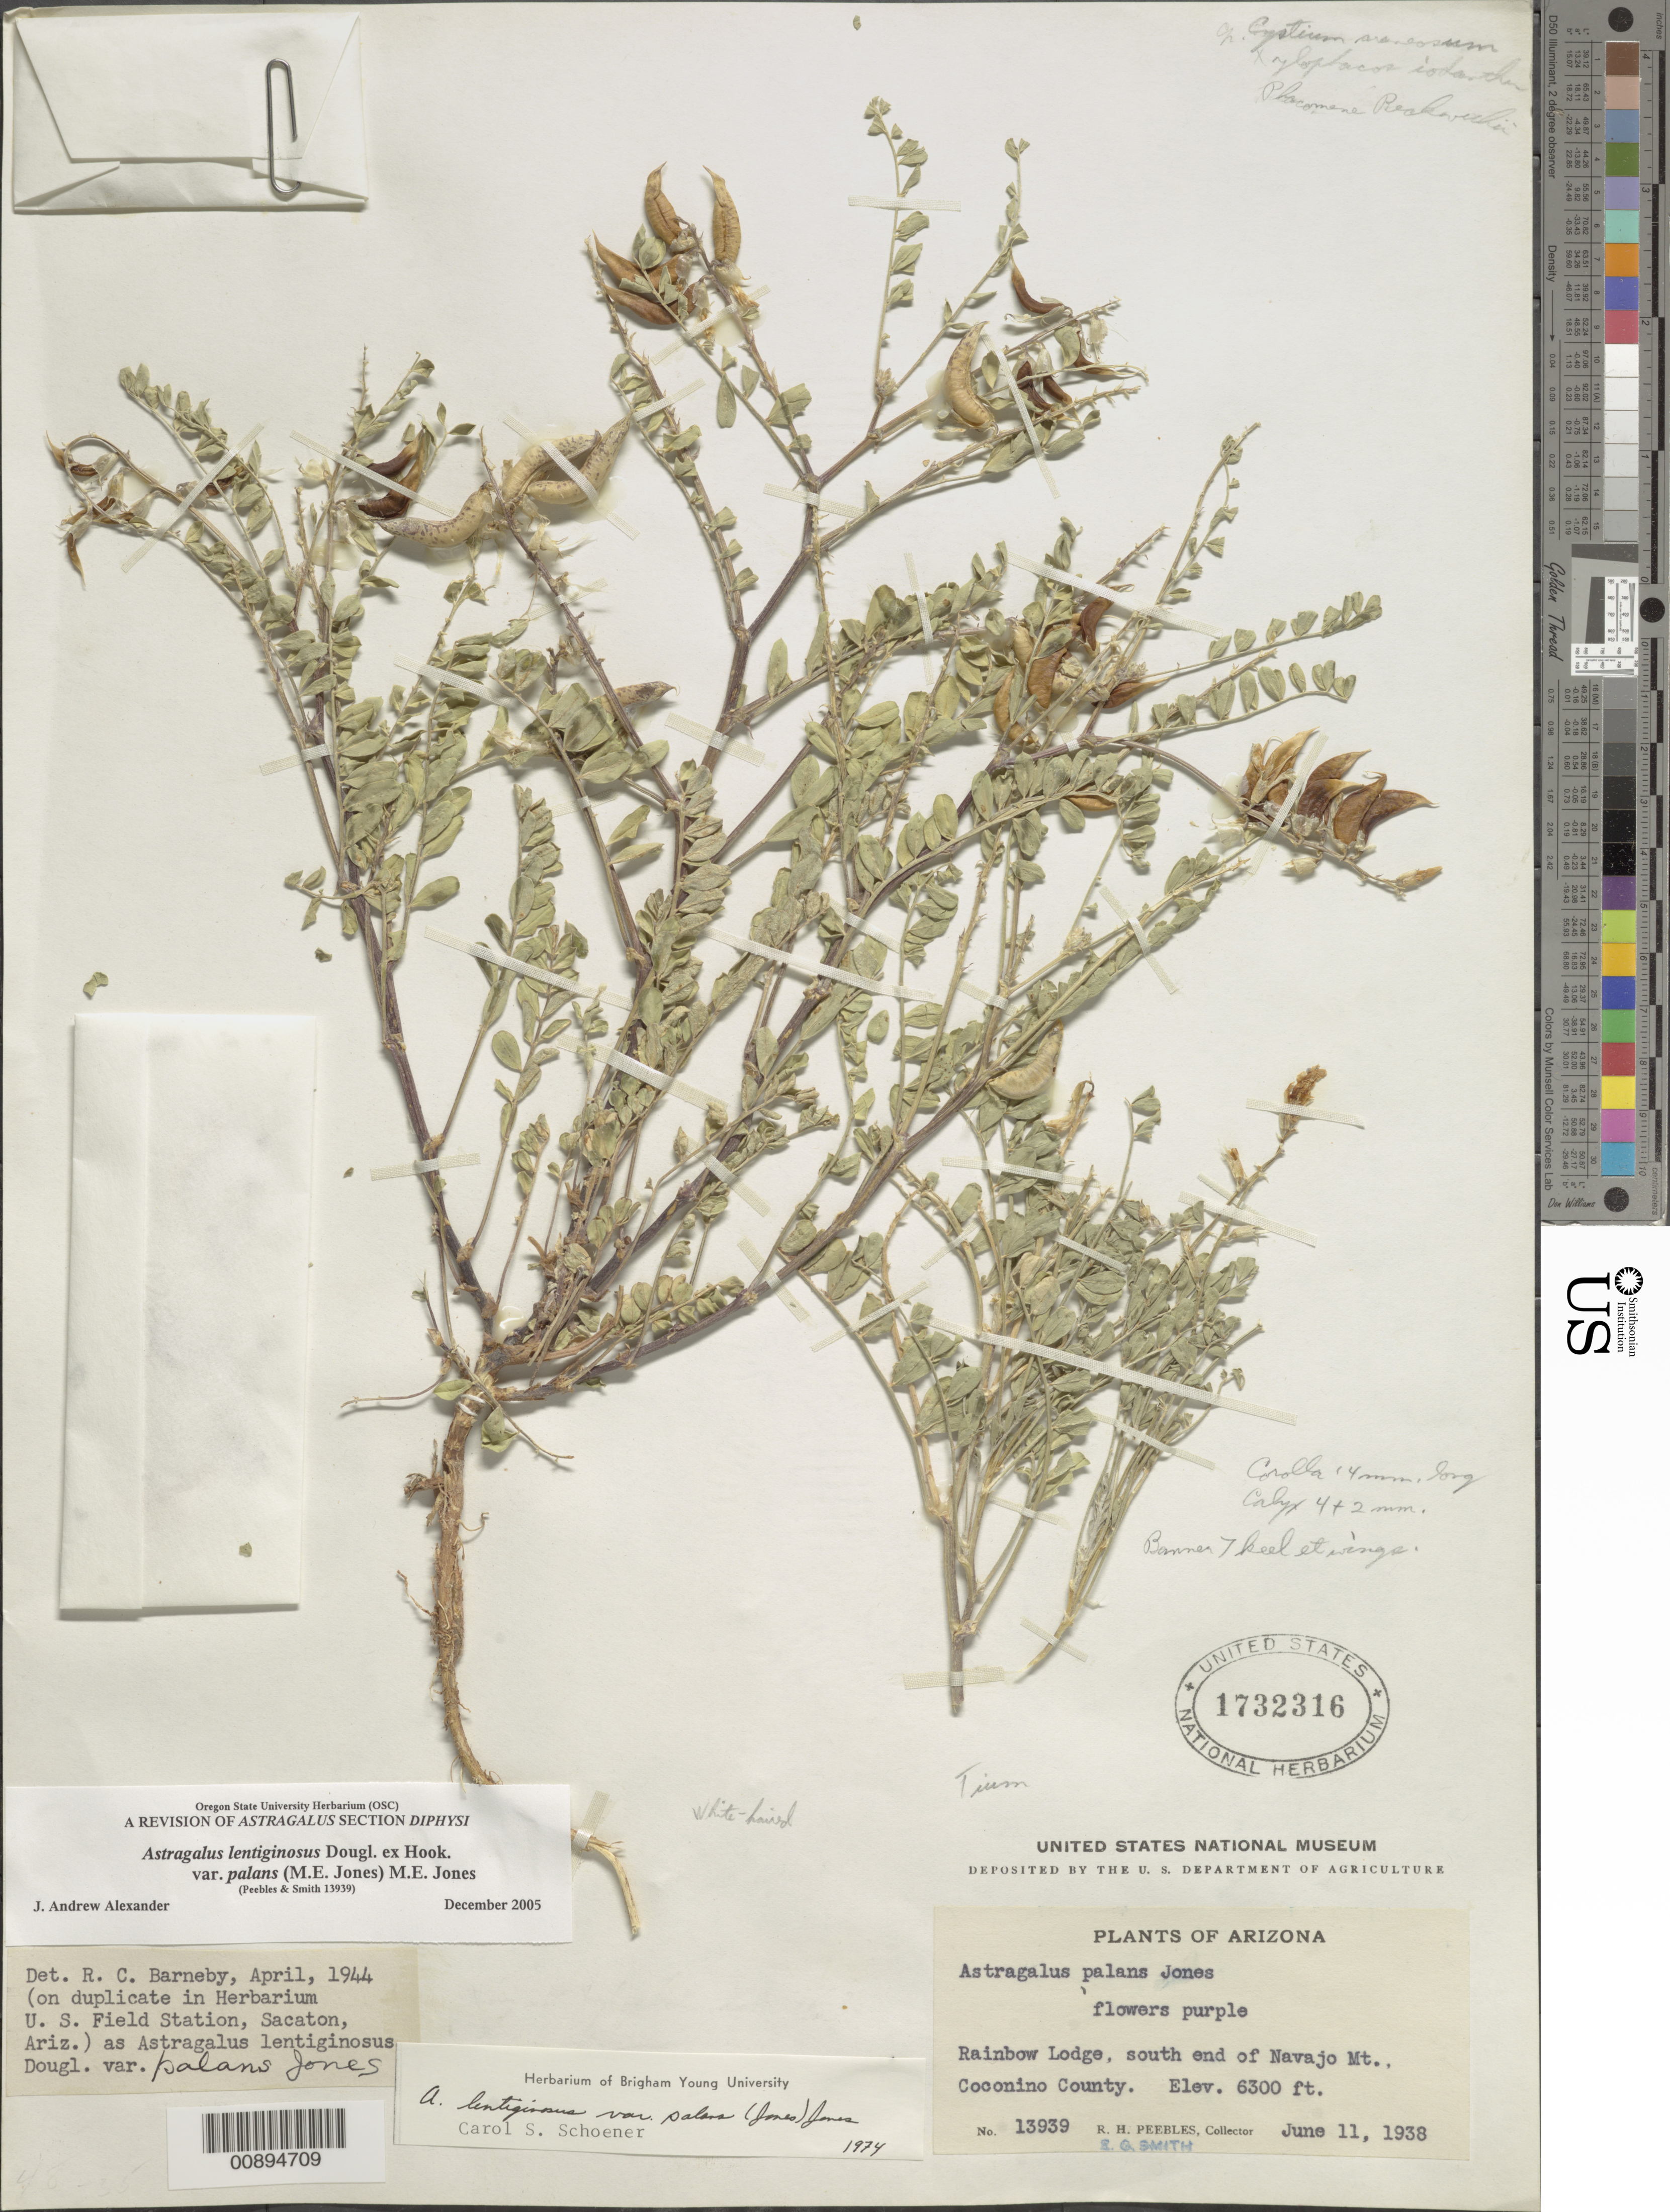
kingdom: Plantae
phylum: Tracheophyta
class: Magnoliopsida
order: Fabales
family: Fabaceae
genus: Astragalus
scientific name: Astragalus lentiginosus var. palans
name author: (M.E. Jones) M.E. Jones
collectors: R. H. Peebles & E. G. Smith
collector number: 13939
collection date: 1938-06-11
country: United States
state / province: Arizona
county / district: Coconino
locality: Rainbow Lodge, south end of Navajo Mt.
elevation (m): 1920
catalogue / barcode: US 1732316